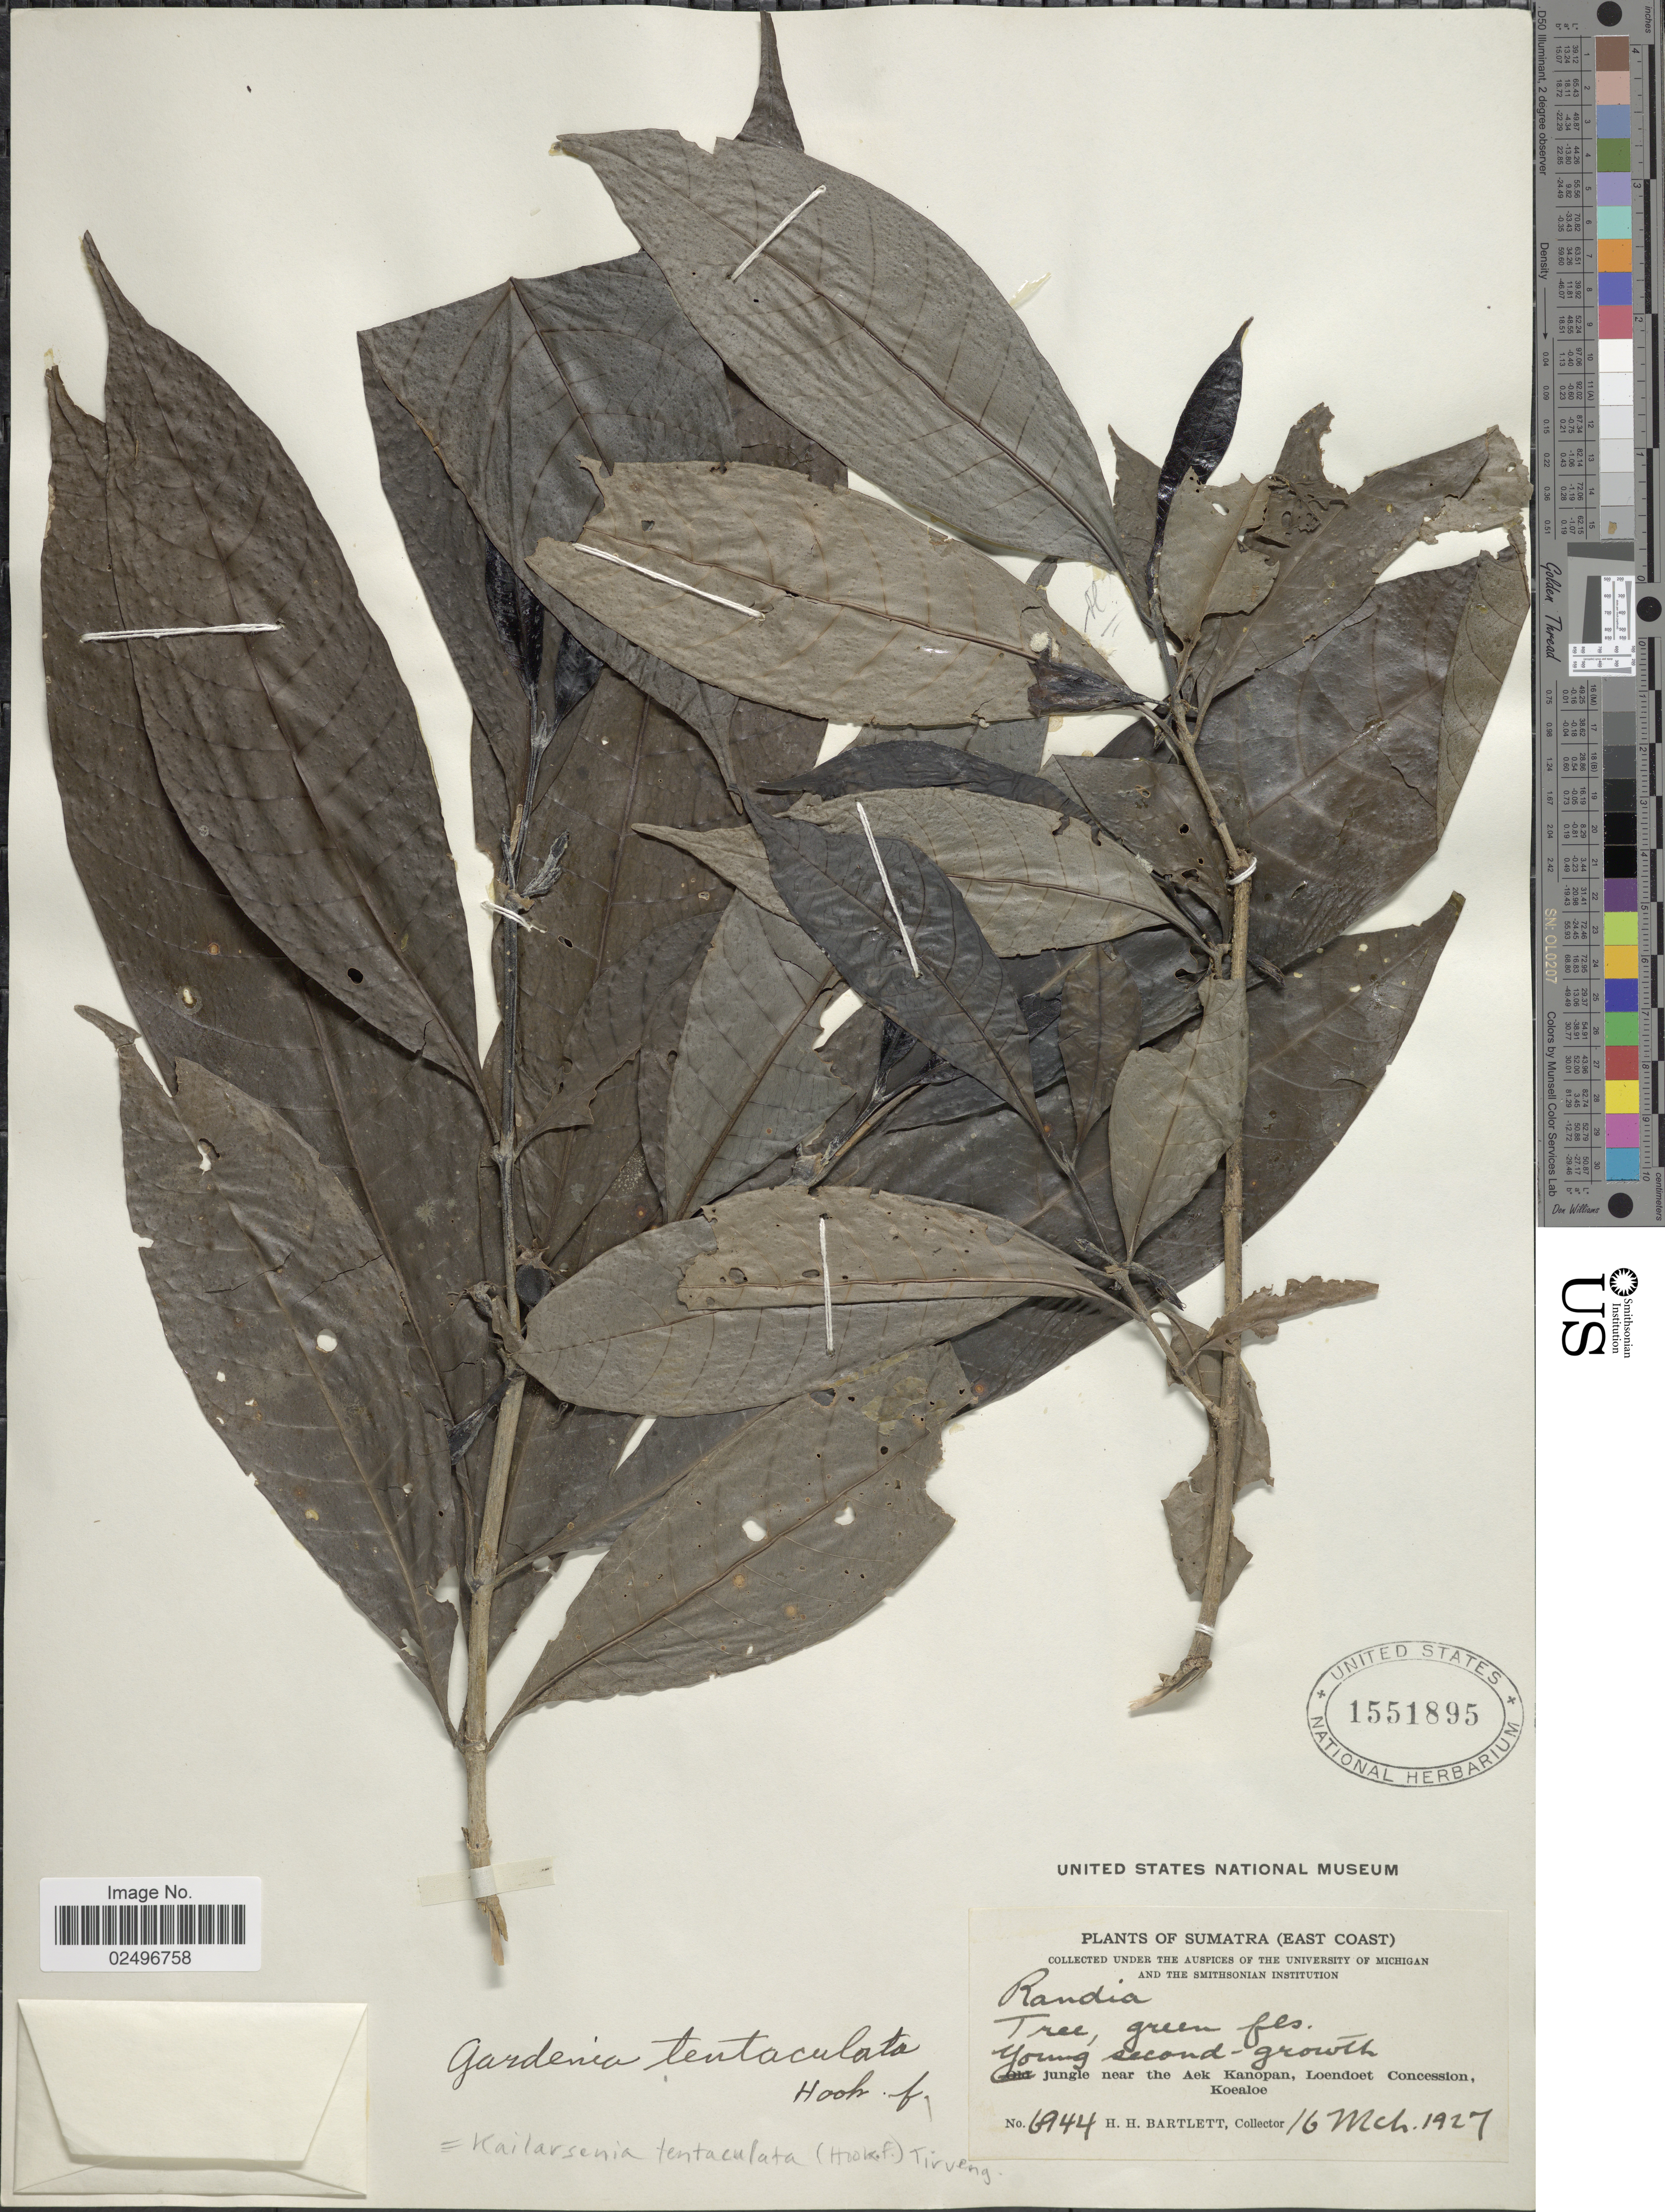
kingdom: Plantae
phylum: Tracheophyta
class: Magnoliopsida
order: Gentianales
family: Rubiaceae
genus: Kailarsenia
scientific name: Kailarsenia tentaculata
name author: (Hook. f.) Tirveng.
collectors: H. H. Bartlett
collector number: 6944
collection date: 1927-03-16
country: Indonesia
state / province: Sumatra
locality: East Coast. Jungle near the Aek Kanopan, Loendoet Concession, Koealoe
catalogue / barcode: US 1551895